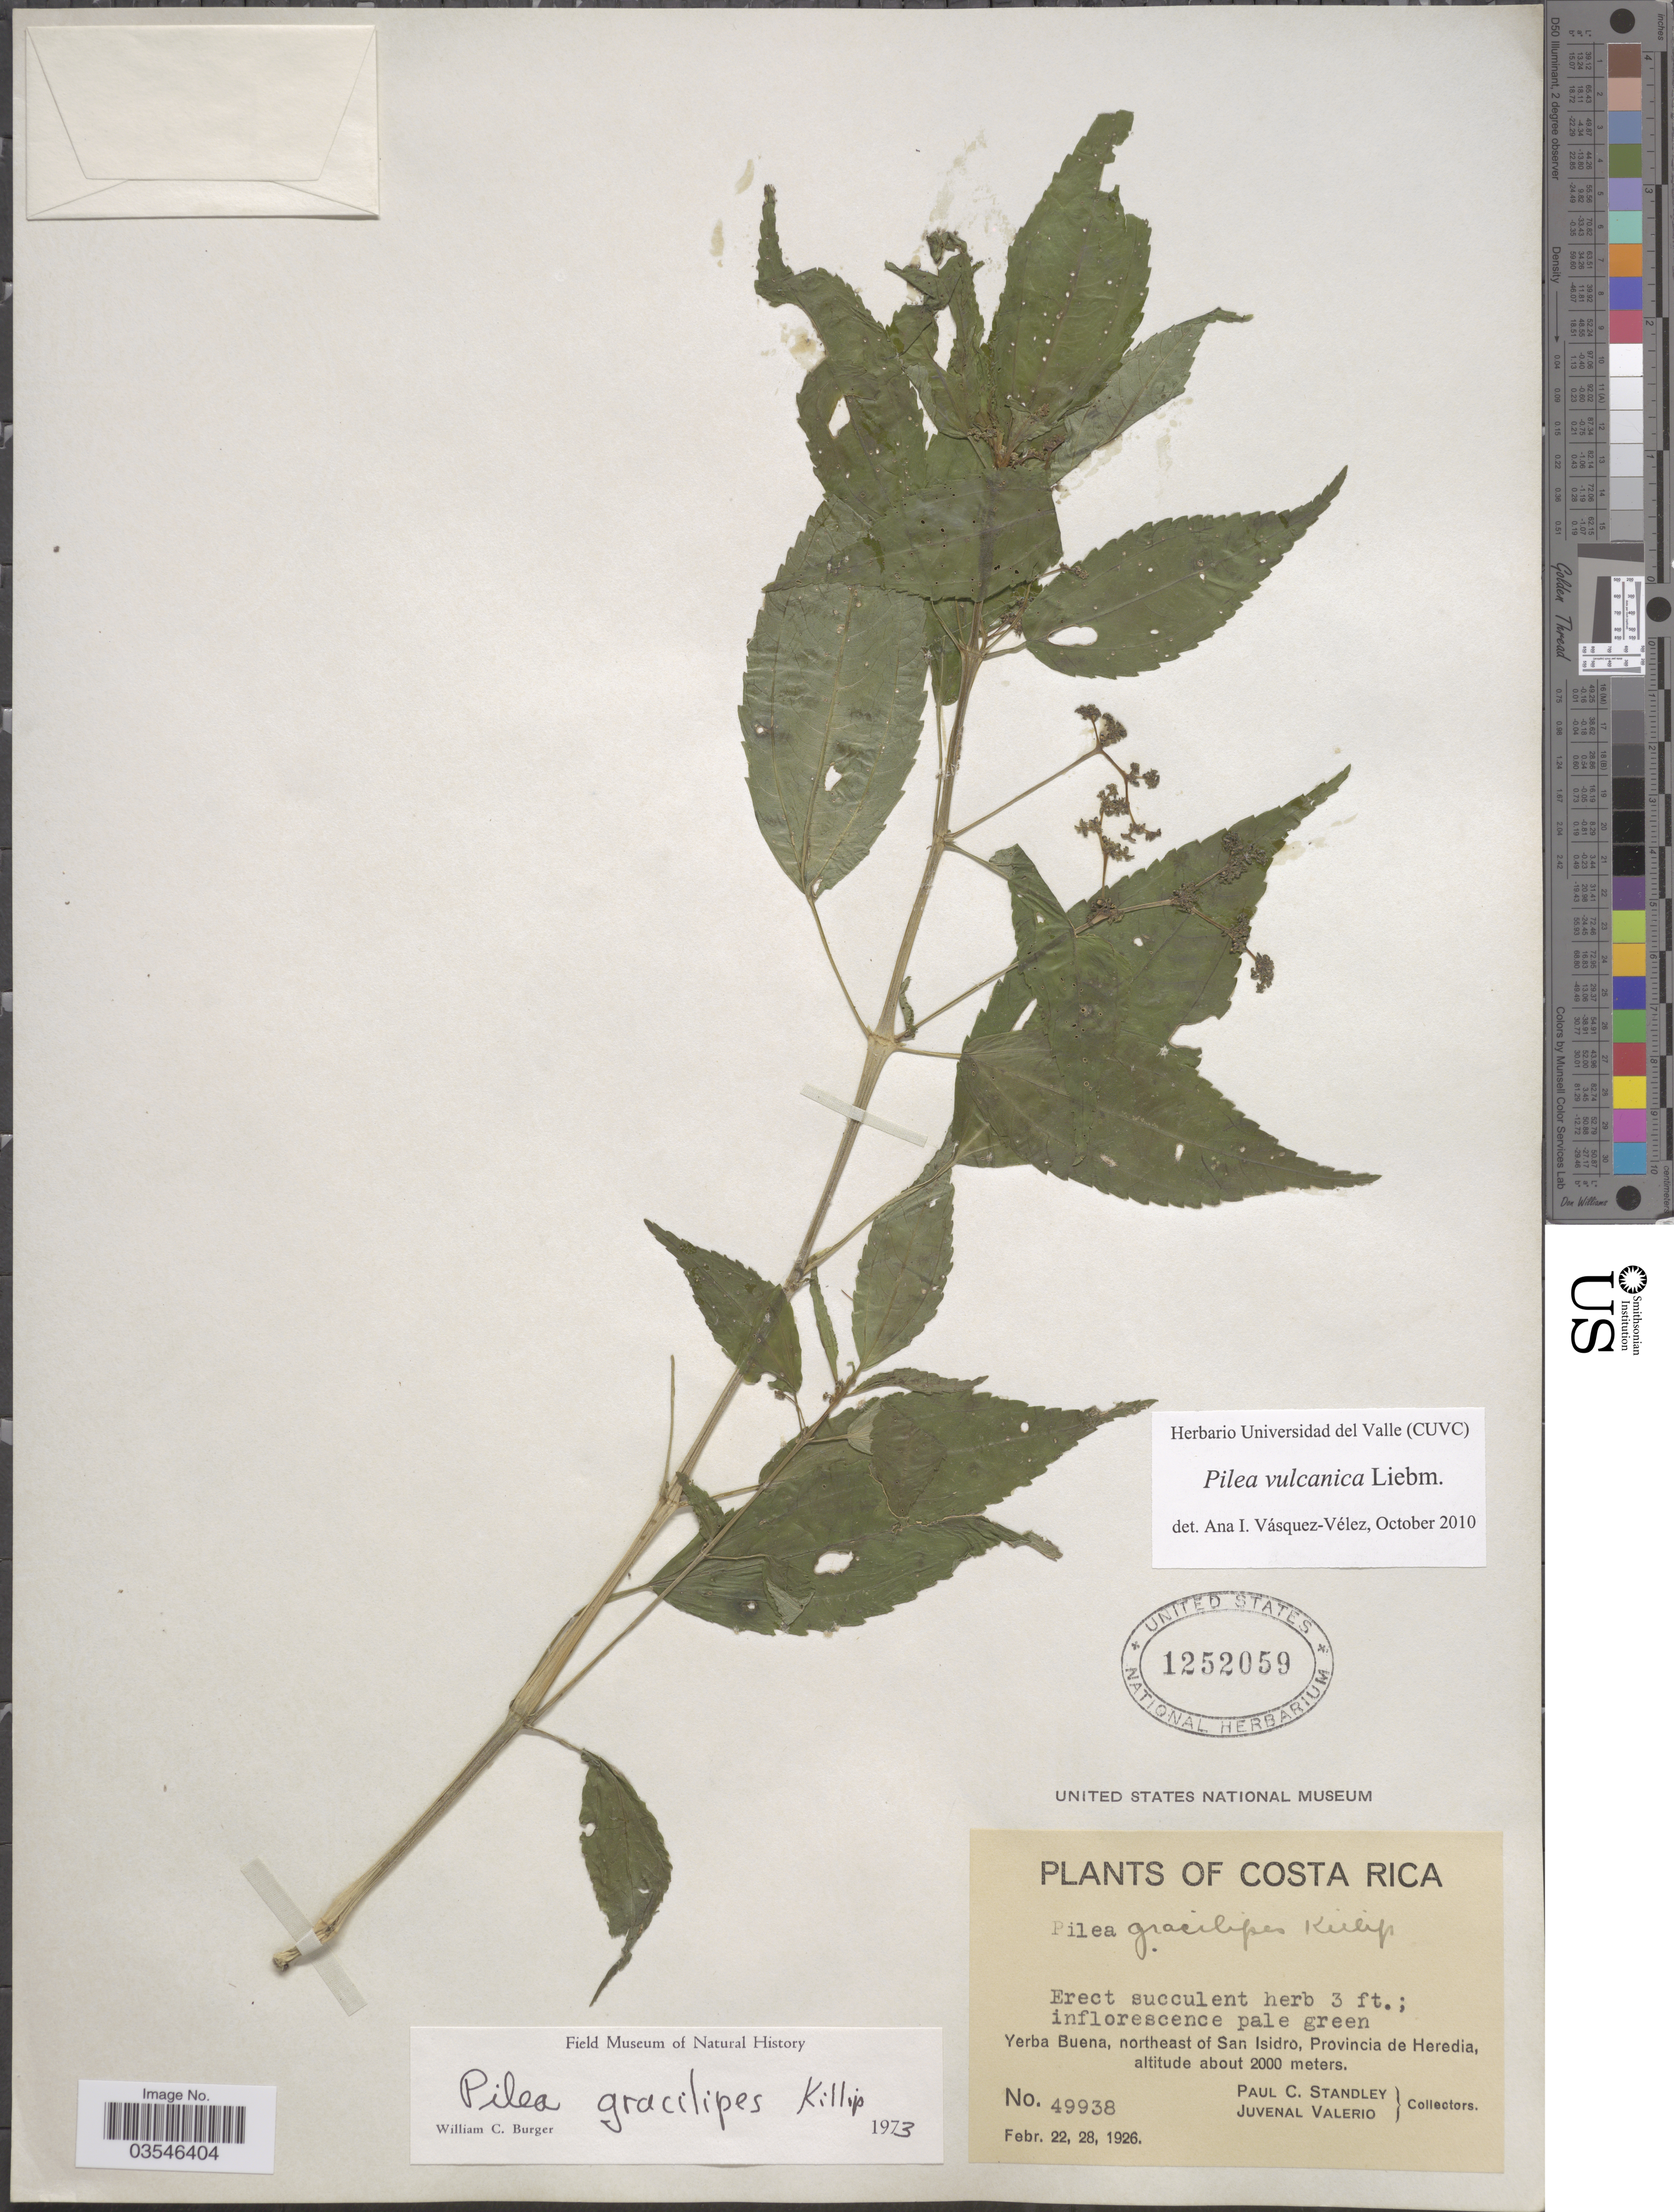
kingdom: Plantae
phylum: Tracheophyta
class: Magnoliopsida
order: Rosales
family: Urticaceae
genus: Pilea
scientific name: Pilea vulcanica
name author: Liebm.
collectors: P. C. Standley & J. Valerio R.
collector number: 49938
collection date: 1926-02-22/1926-02-28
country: Costa Rica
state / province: Heredia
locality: Yerba Buena, northeast of San Isidro.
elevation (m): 2000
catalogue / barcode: US 1252059